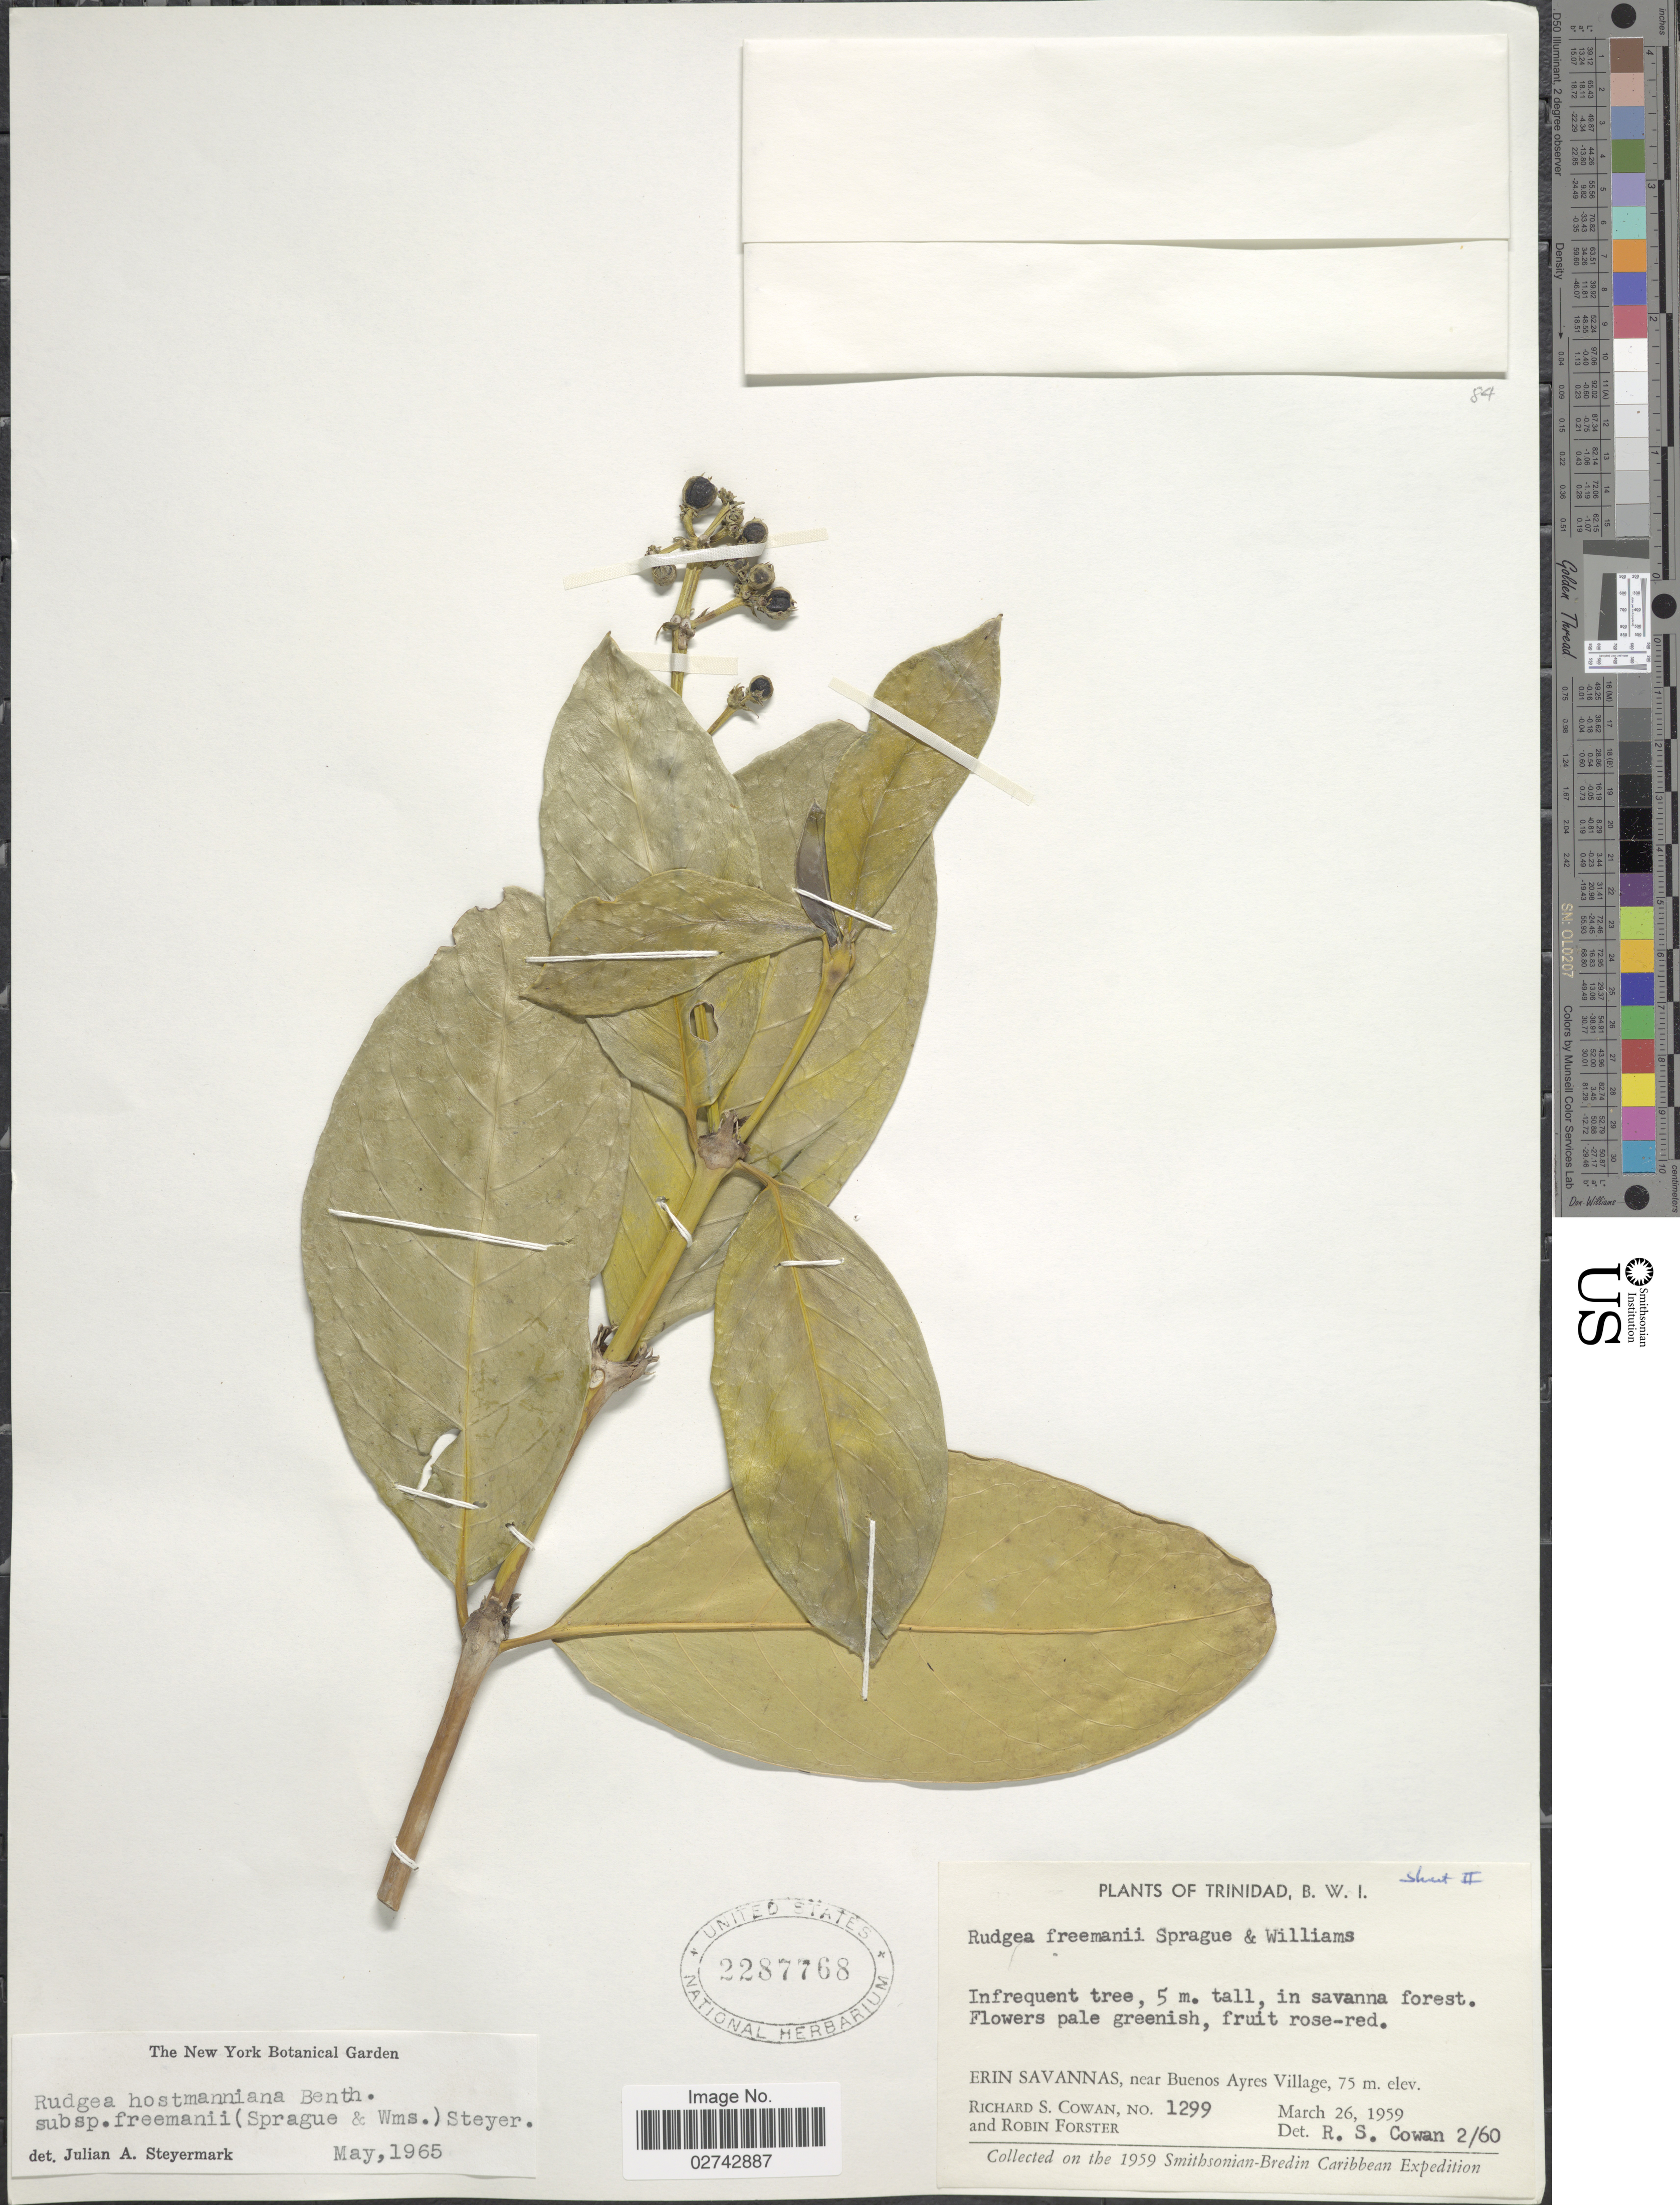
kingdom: Plantae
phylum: Tracheophyta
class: Magnoliopsida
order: Gentianales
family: Rubiaceae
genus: Rudgea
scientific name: Rudgea hostmanniana subsp. freemanii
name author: (C. Sprague & R.O. Williams ex R.O. Williams & Cheesman) Steyerm.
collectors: R. S. Cowan & R. Forster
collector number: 1299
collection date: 1959-03-26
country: Trinidad and Tobago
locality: Trinidad. Erin Savannas, near Buenos Ayres Village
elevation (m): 75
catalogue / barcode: US 2287768